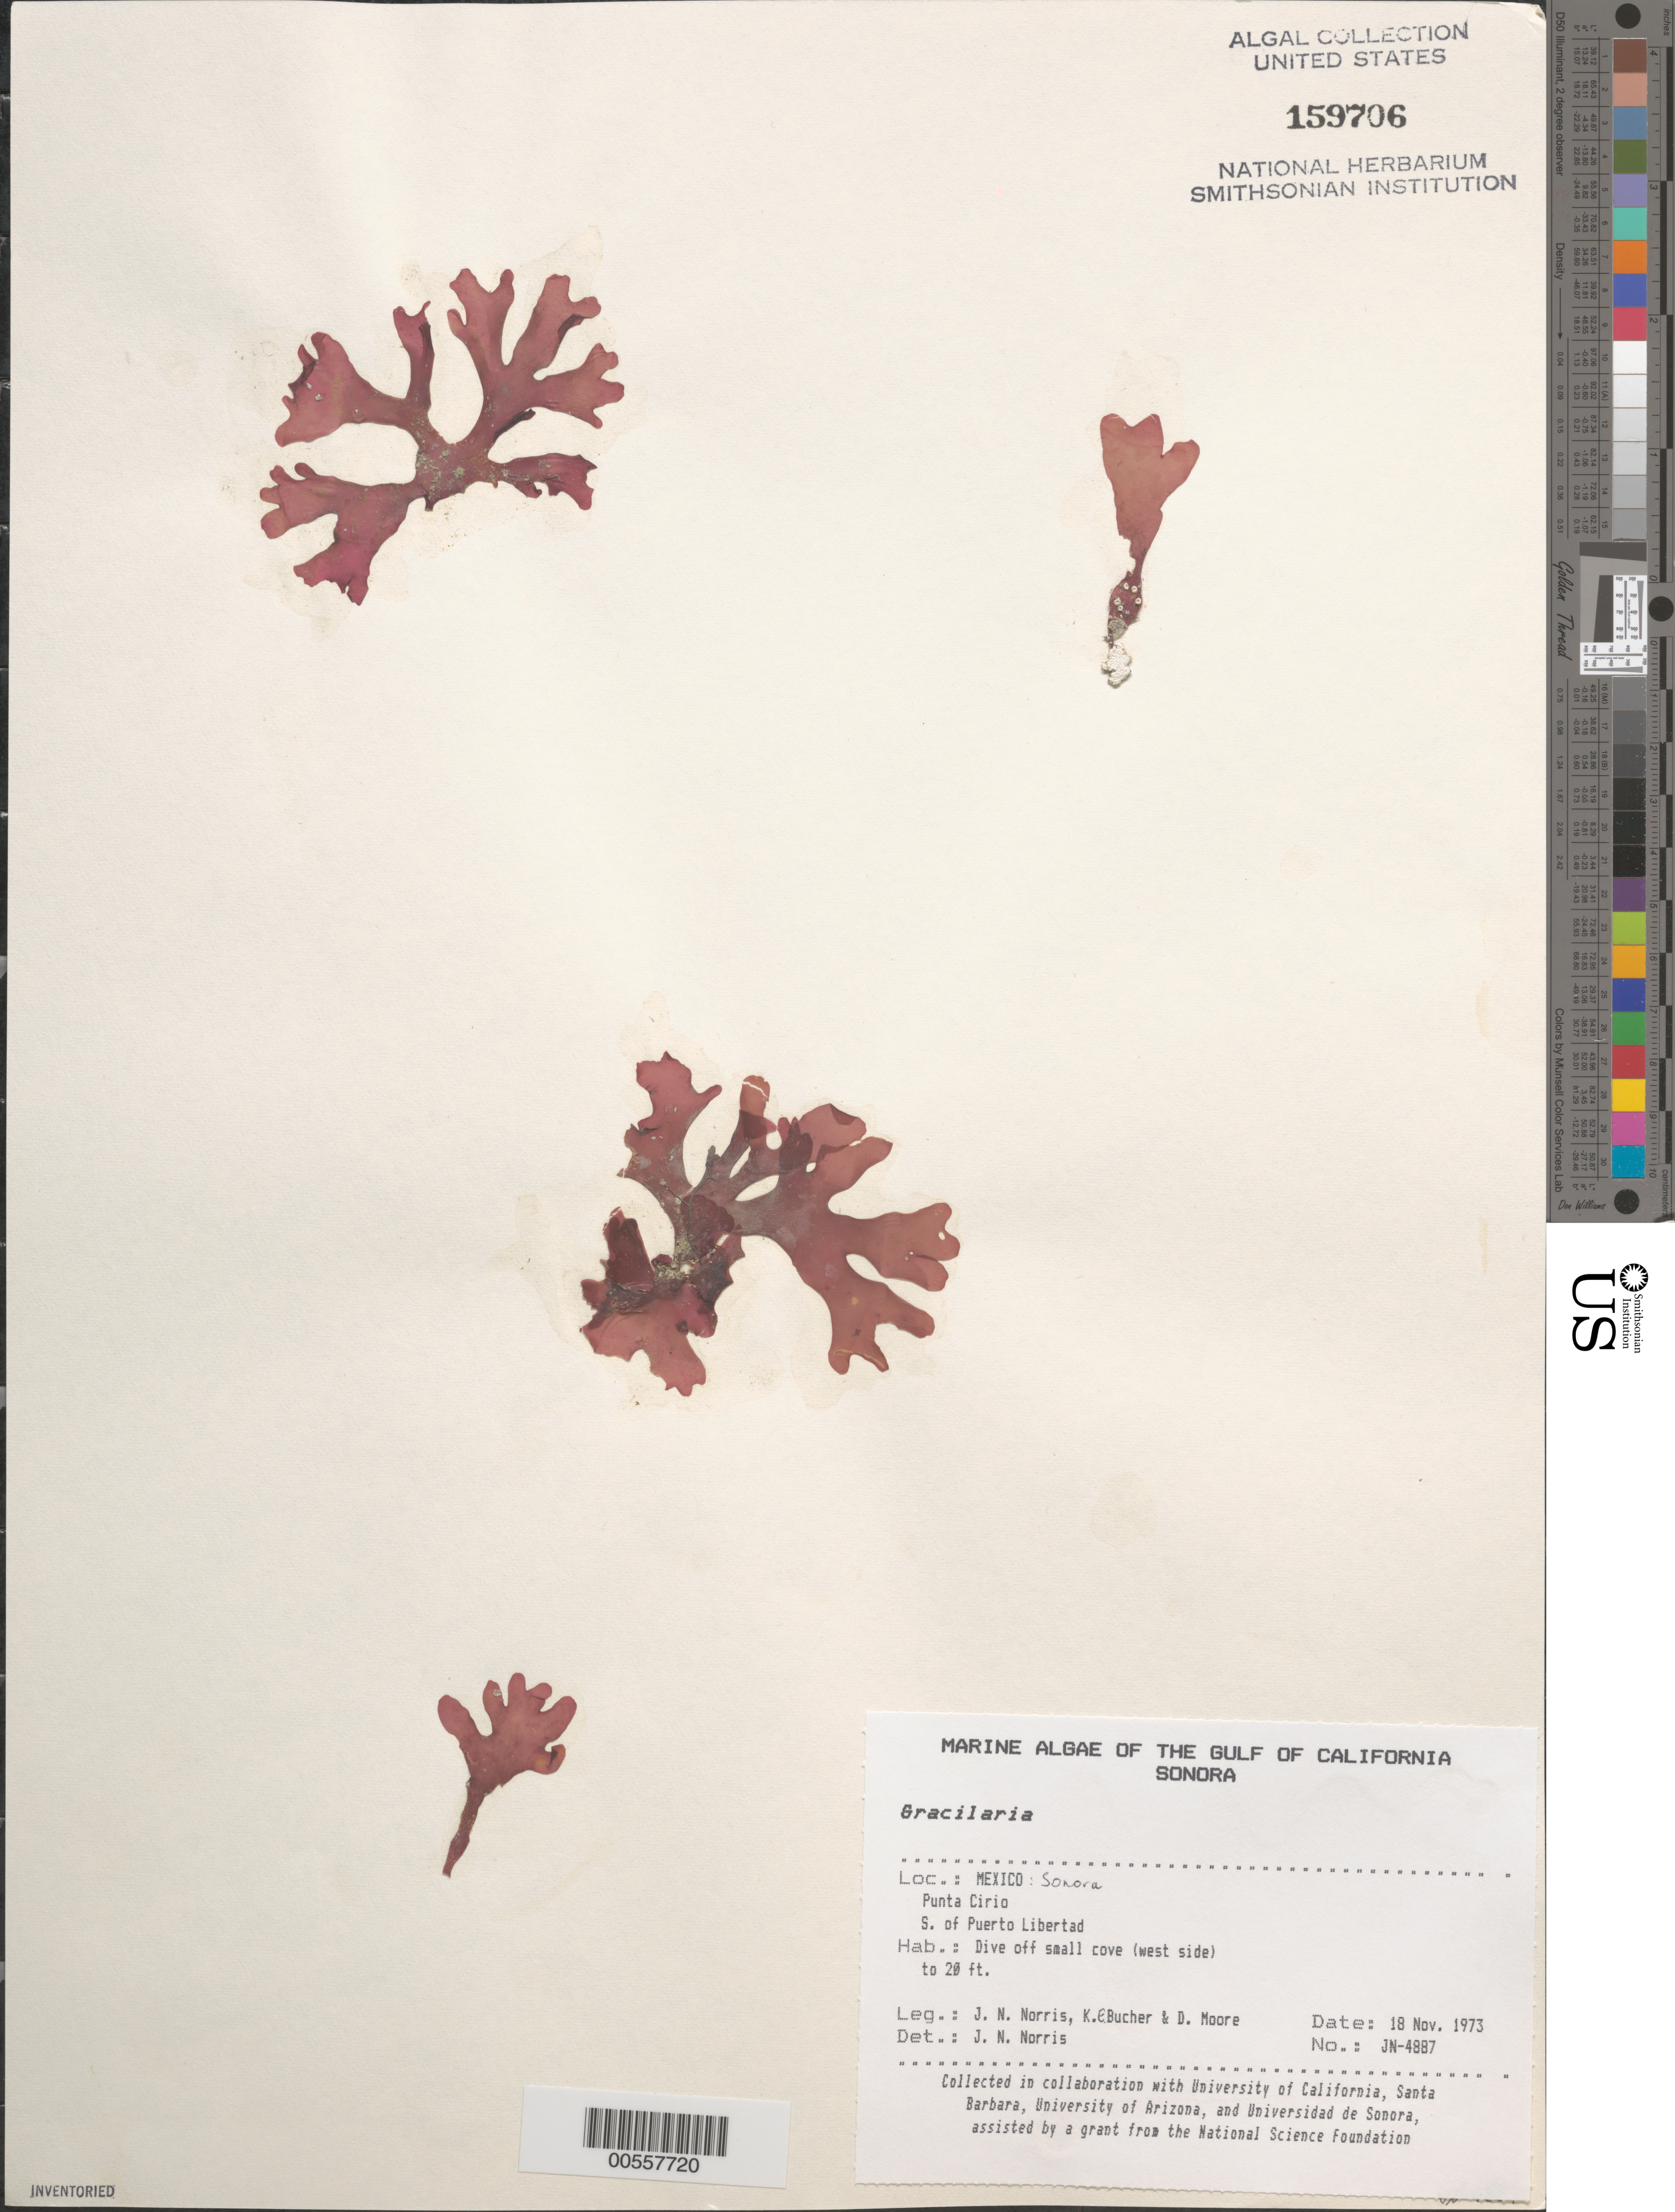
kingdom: Plantae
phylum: Rhodophyta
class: Florideophyceae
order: Gracilariales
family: Gracilariaceae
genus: Gracilaria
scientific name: Gracilaria sp.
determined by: Norris, James N.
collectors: J. N. Norris, K. E. Bucher & D. Moore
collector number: JN-4887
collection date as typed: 18 Nov 1973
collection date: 1973-11-18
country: Mexico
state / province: Sonora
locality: Punta Cirio south of Puerto Libertad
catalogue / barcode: US 159706